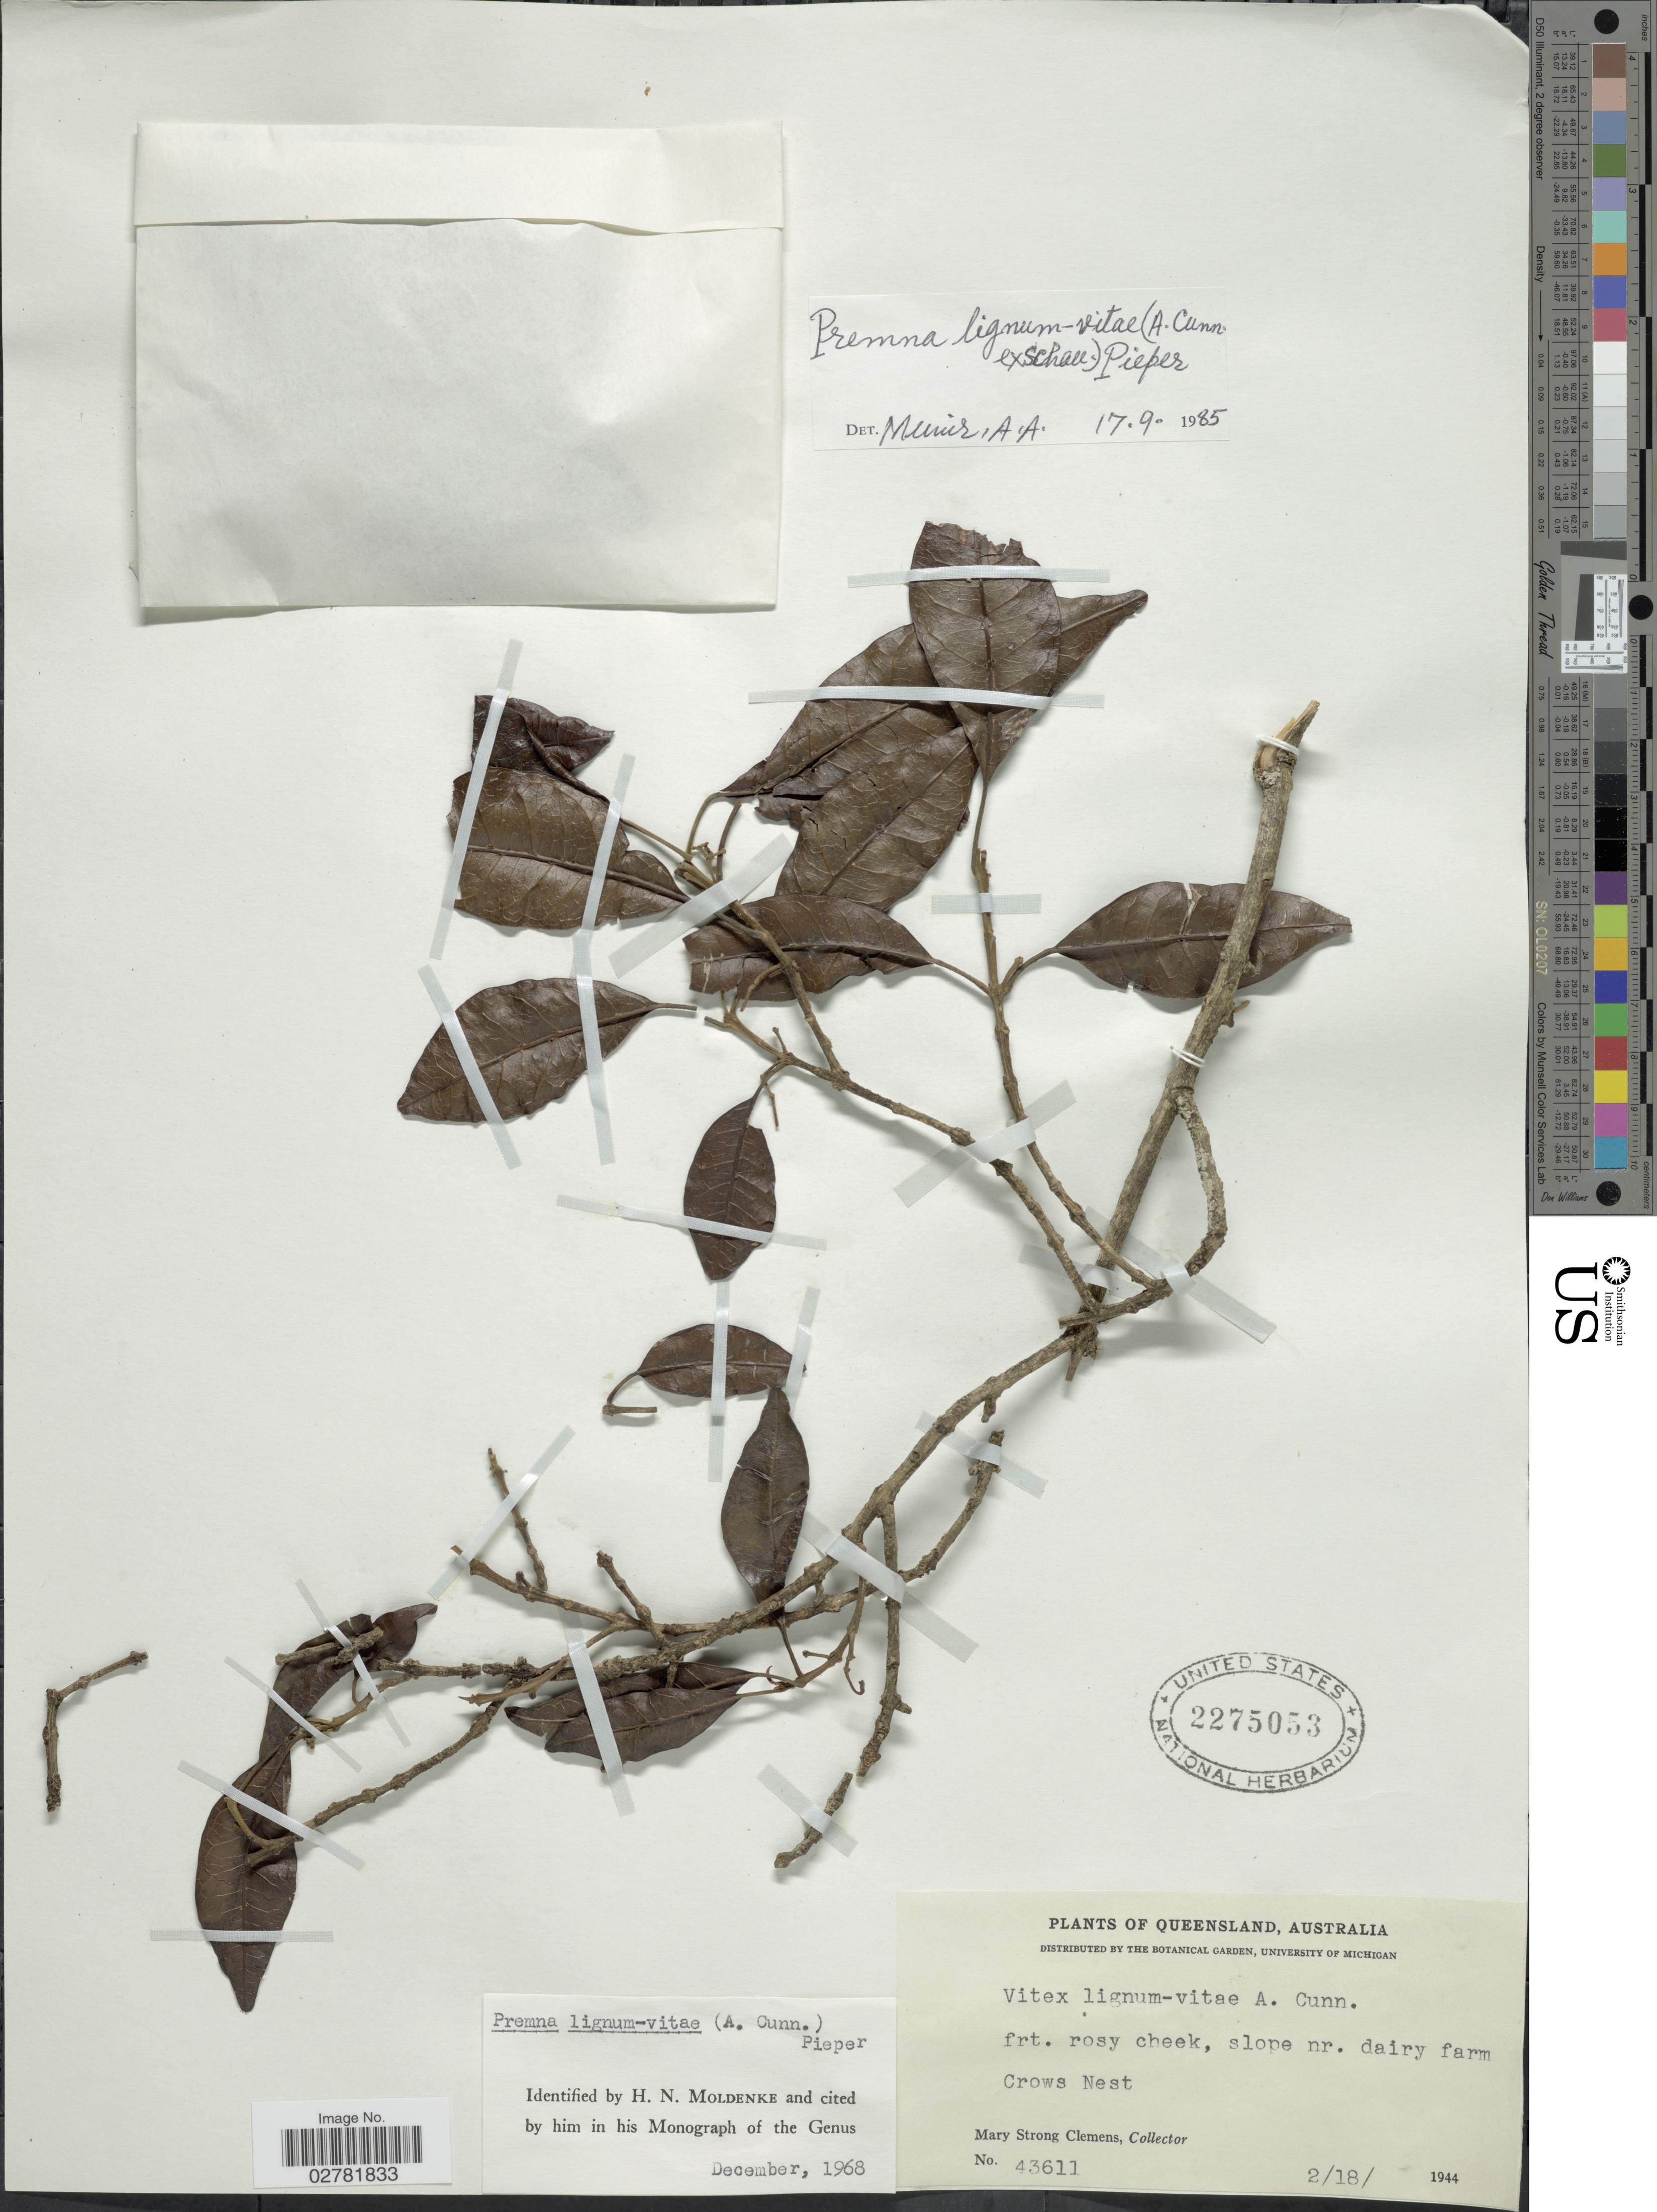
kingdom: Plantae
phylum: Tracheophyta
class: Magnoliopsida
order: Lamiales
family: Lamiaceae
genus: Vitex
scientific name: Vitex lignum-vitae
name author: A. Cunn. ex Schauer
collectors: M. S. Clemens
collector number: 43611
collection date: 1944-02-18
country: Australia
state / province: Queensland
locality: Rosy cheek, slope nr. dairy farm. Crows Nest.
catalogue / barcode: US 2275053